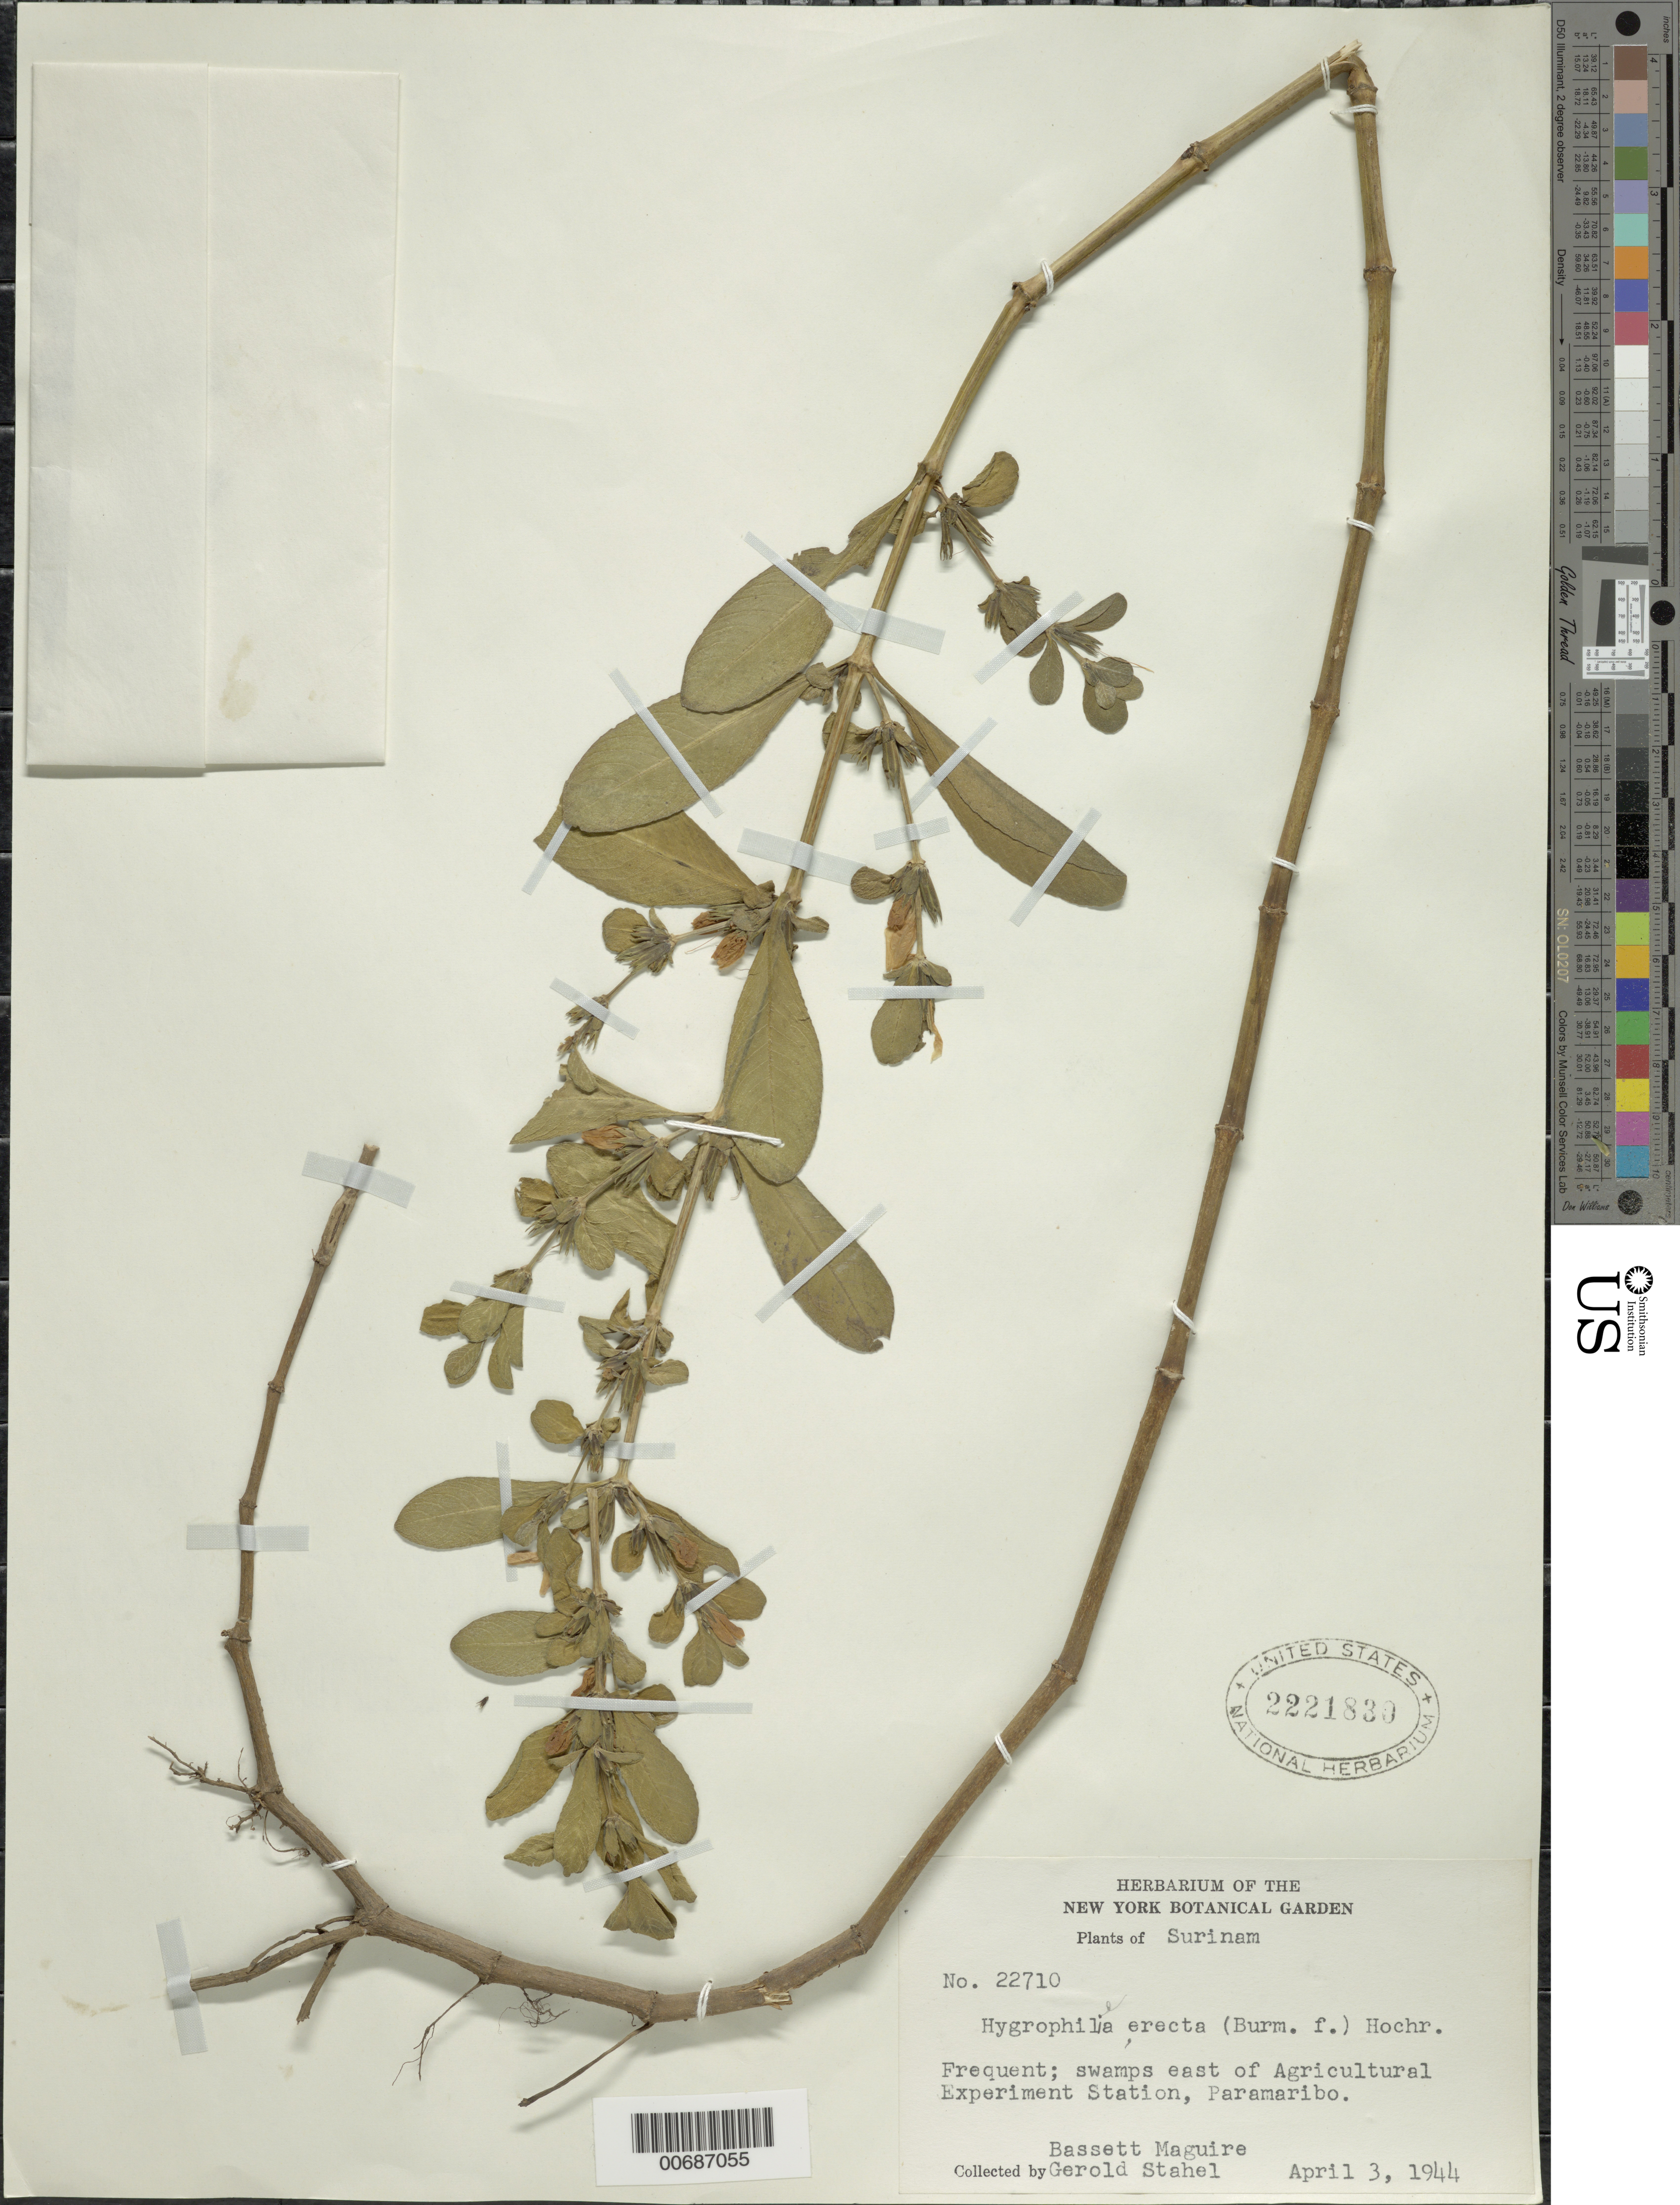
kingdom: Plantae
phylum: Tracheophyta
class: Magnoliopsida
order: Lamiales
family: Acanthaceae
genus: Hygrophila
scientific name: Hygrophila erecta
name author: (Burm. f.) Hochr.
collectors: B. Maguire & G. Stahel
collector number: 22710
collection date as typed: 3-Apr-44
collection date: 1944-04-03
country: Suriname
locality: Paramaribo, Agricultural Experiment Station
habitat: Swamps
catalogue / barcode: US 2221830